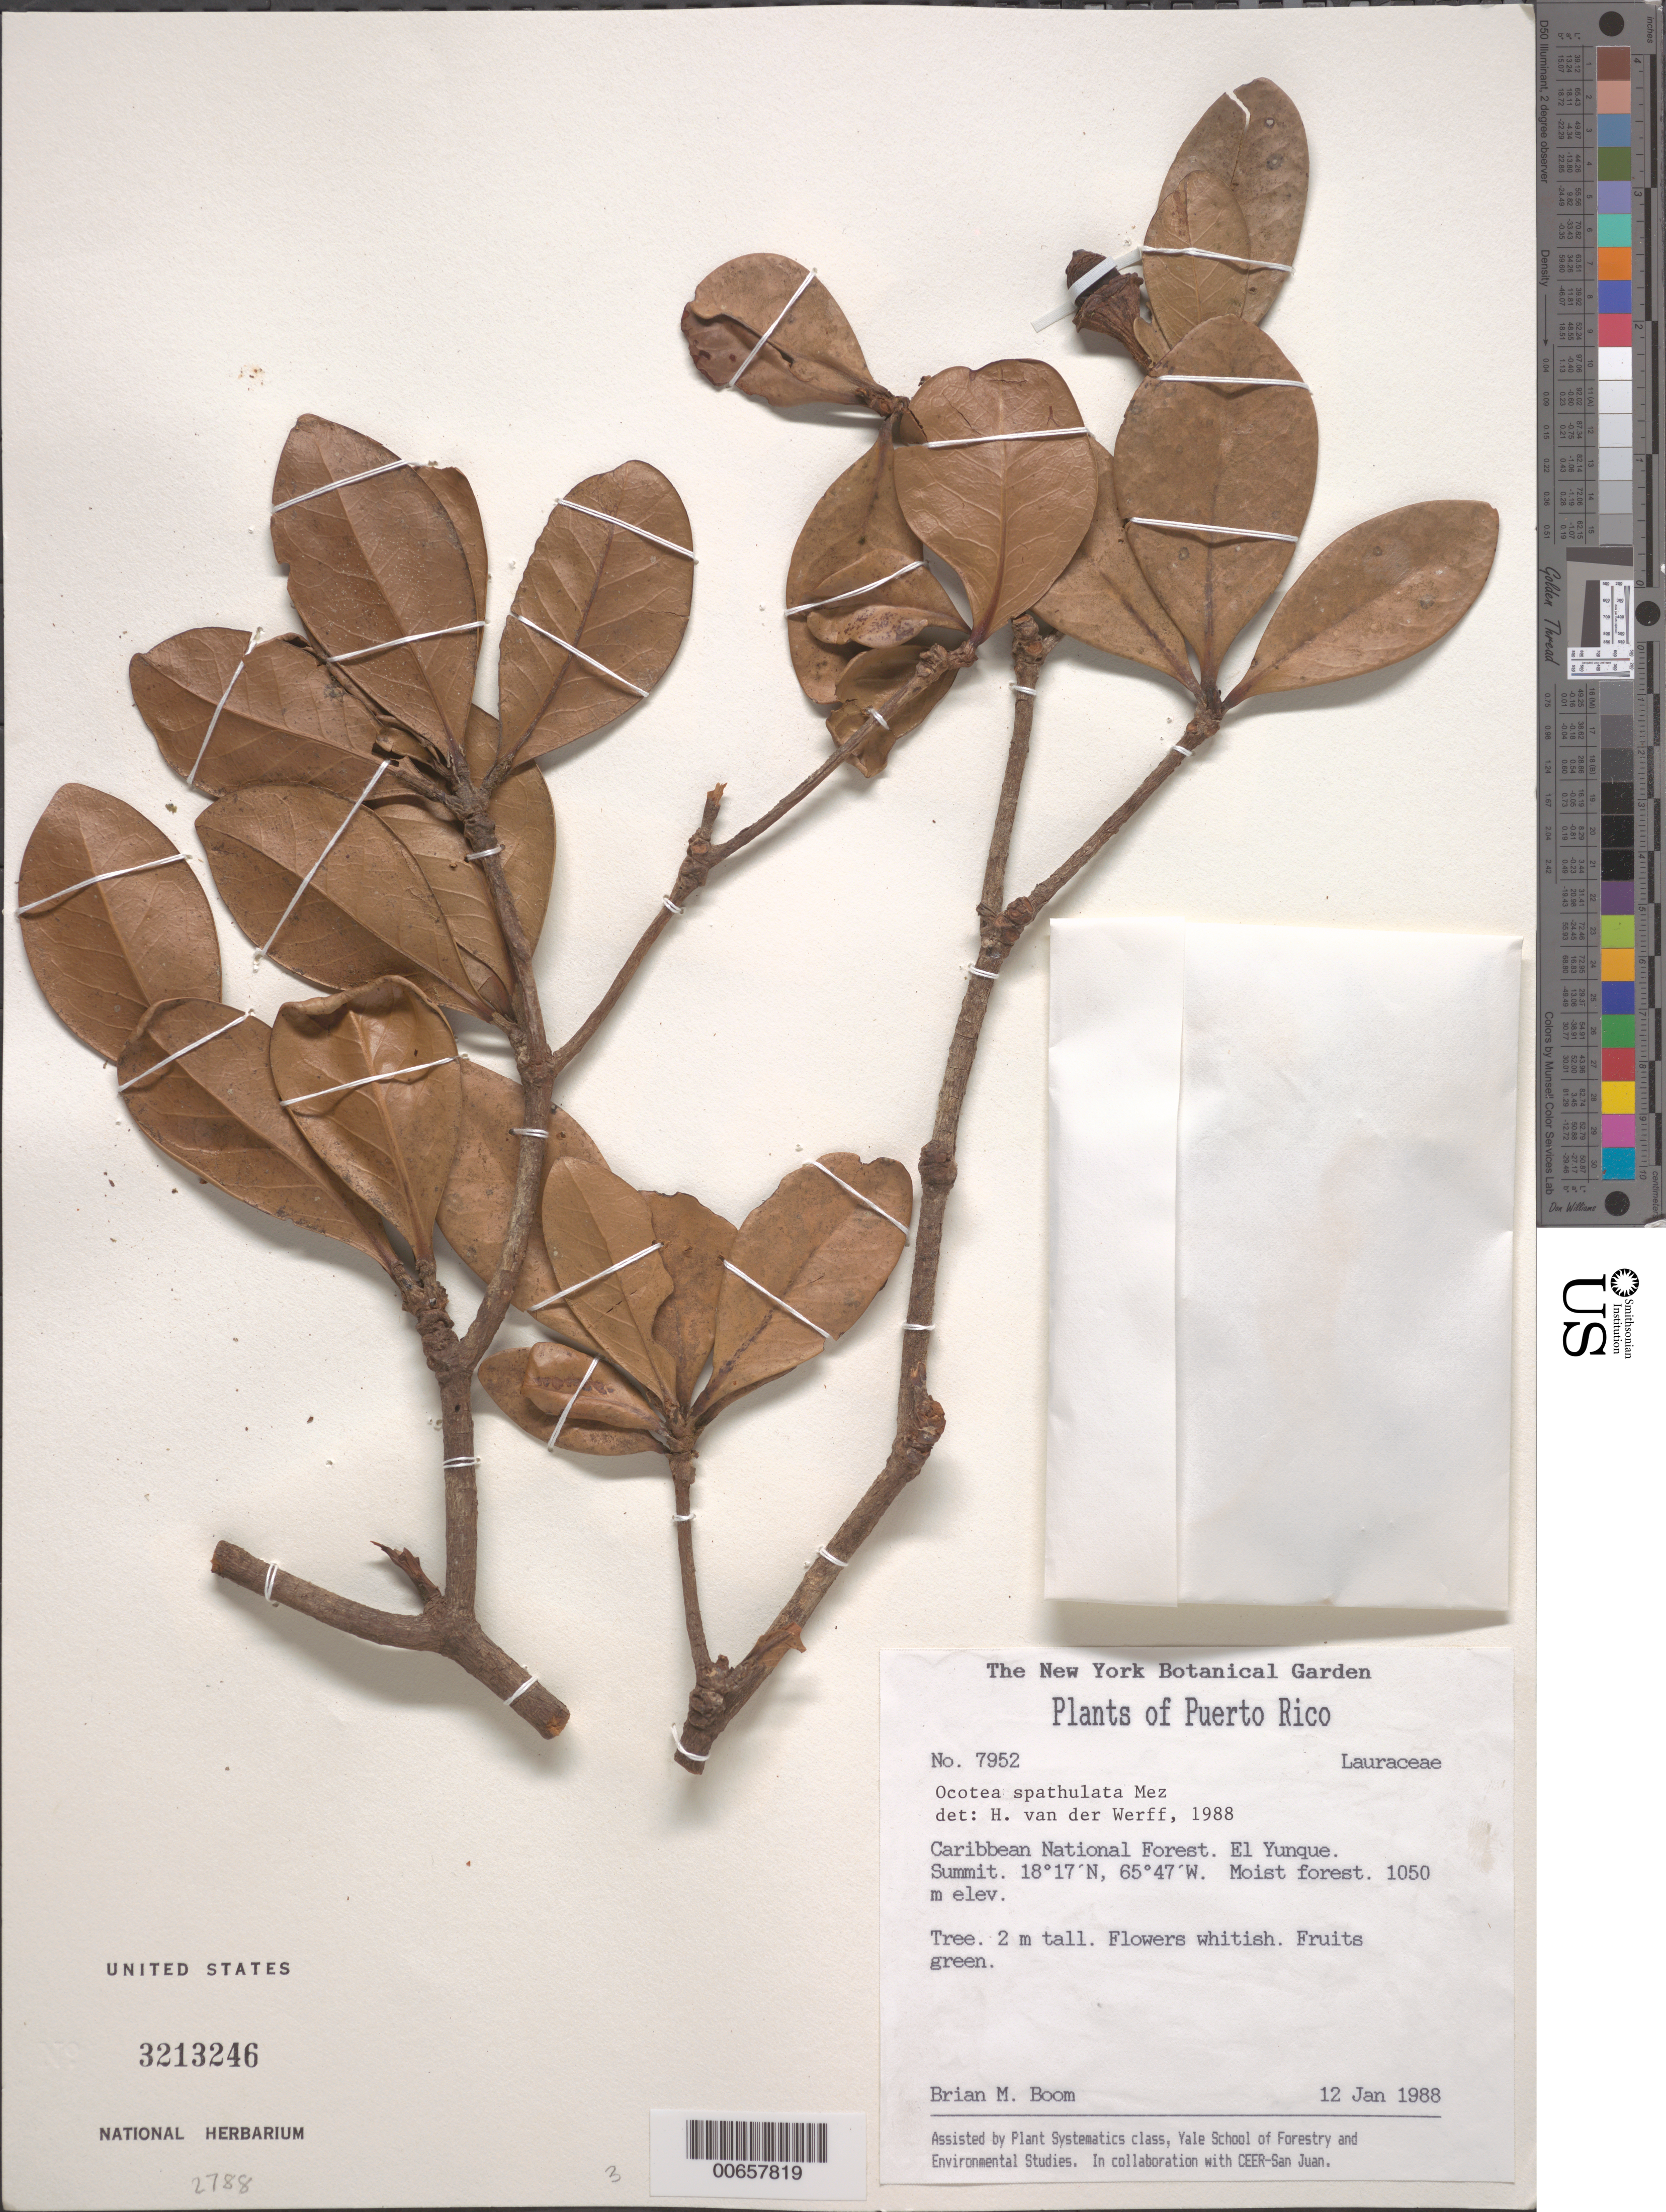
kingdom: Plantae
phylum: Tracheophyta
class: Magnoliopsida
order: Laurales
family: Lauraceae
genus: Ocotea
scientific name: Ocotea spathulata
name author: Mez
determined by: van der Werff, H., (MO), Missouri Botanical Garden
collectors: B. M. Boom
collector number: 7952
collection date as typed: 12 Jan 1988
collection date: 1988-01-12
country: Puerto Rico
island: Greater Antilles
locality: Carib. Natl. Forest, El Yunque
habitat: Summit, moist forest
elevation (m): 1050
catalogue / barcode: US 3213246